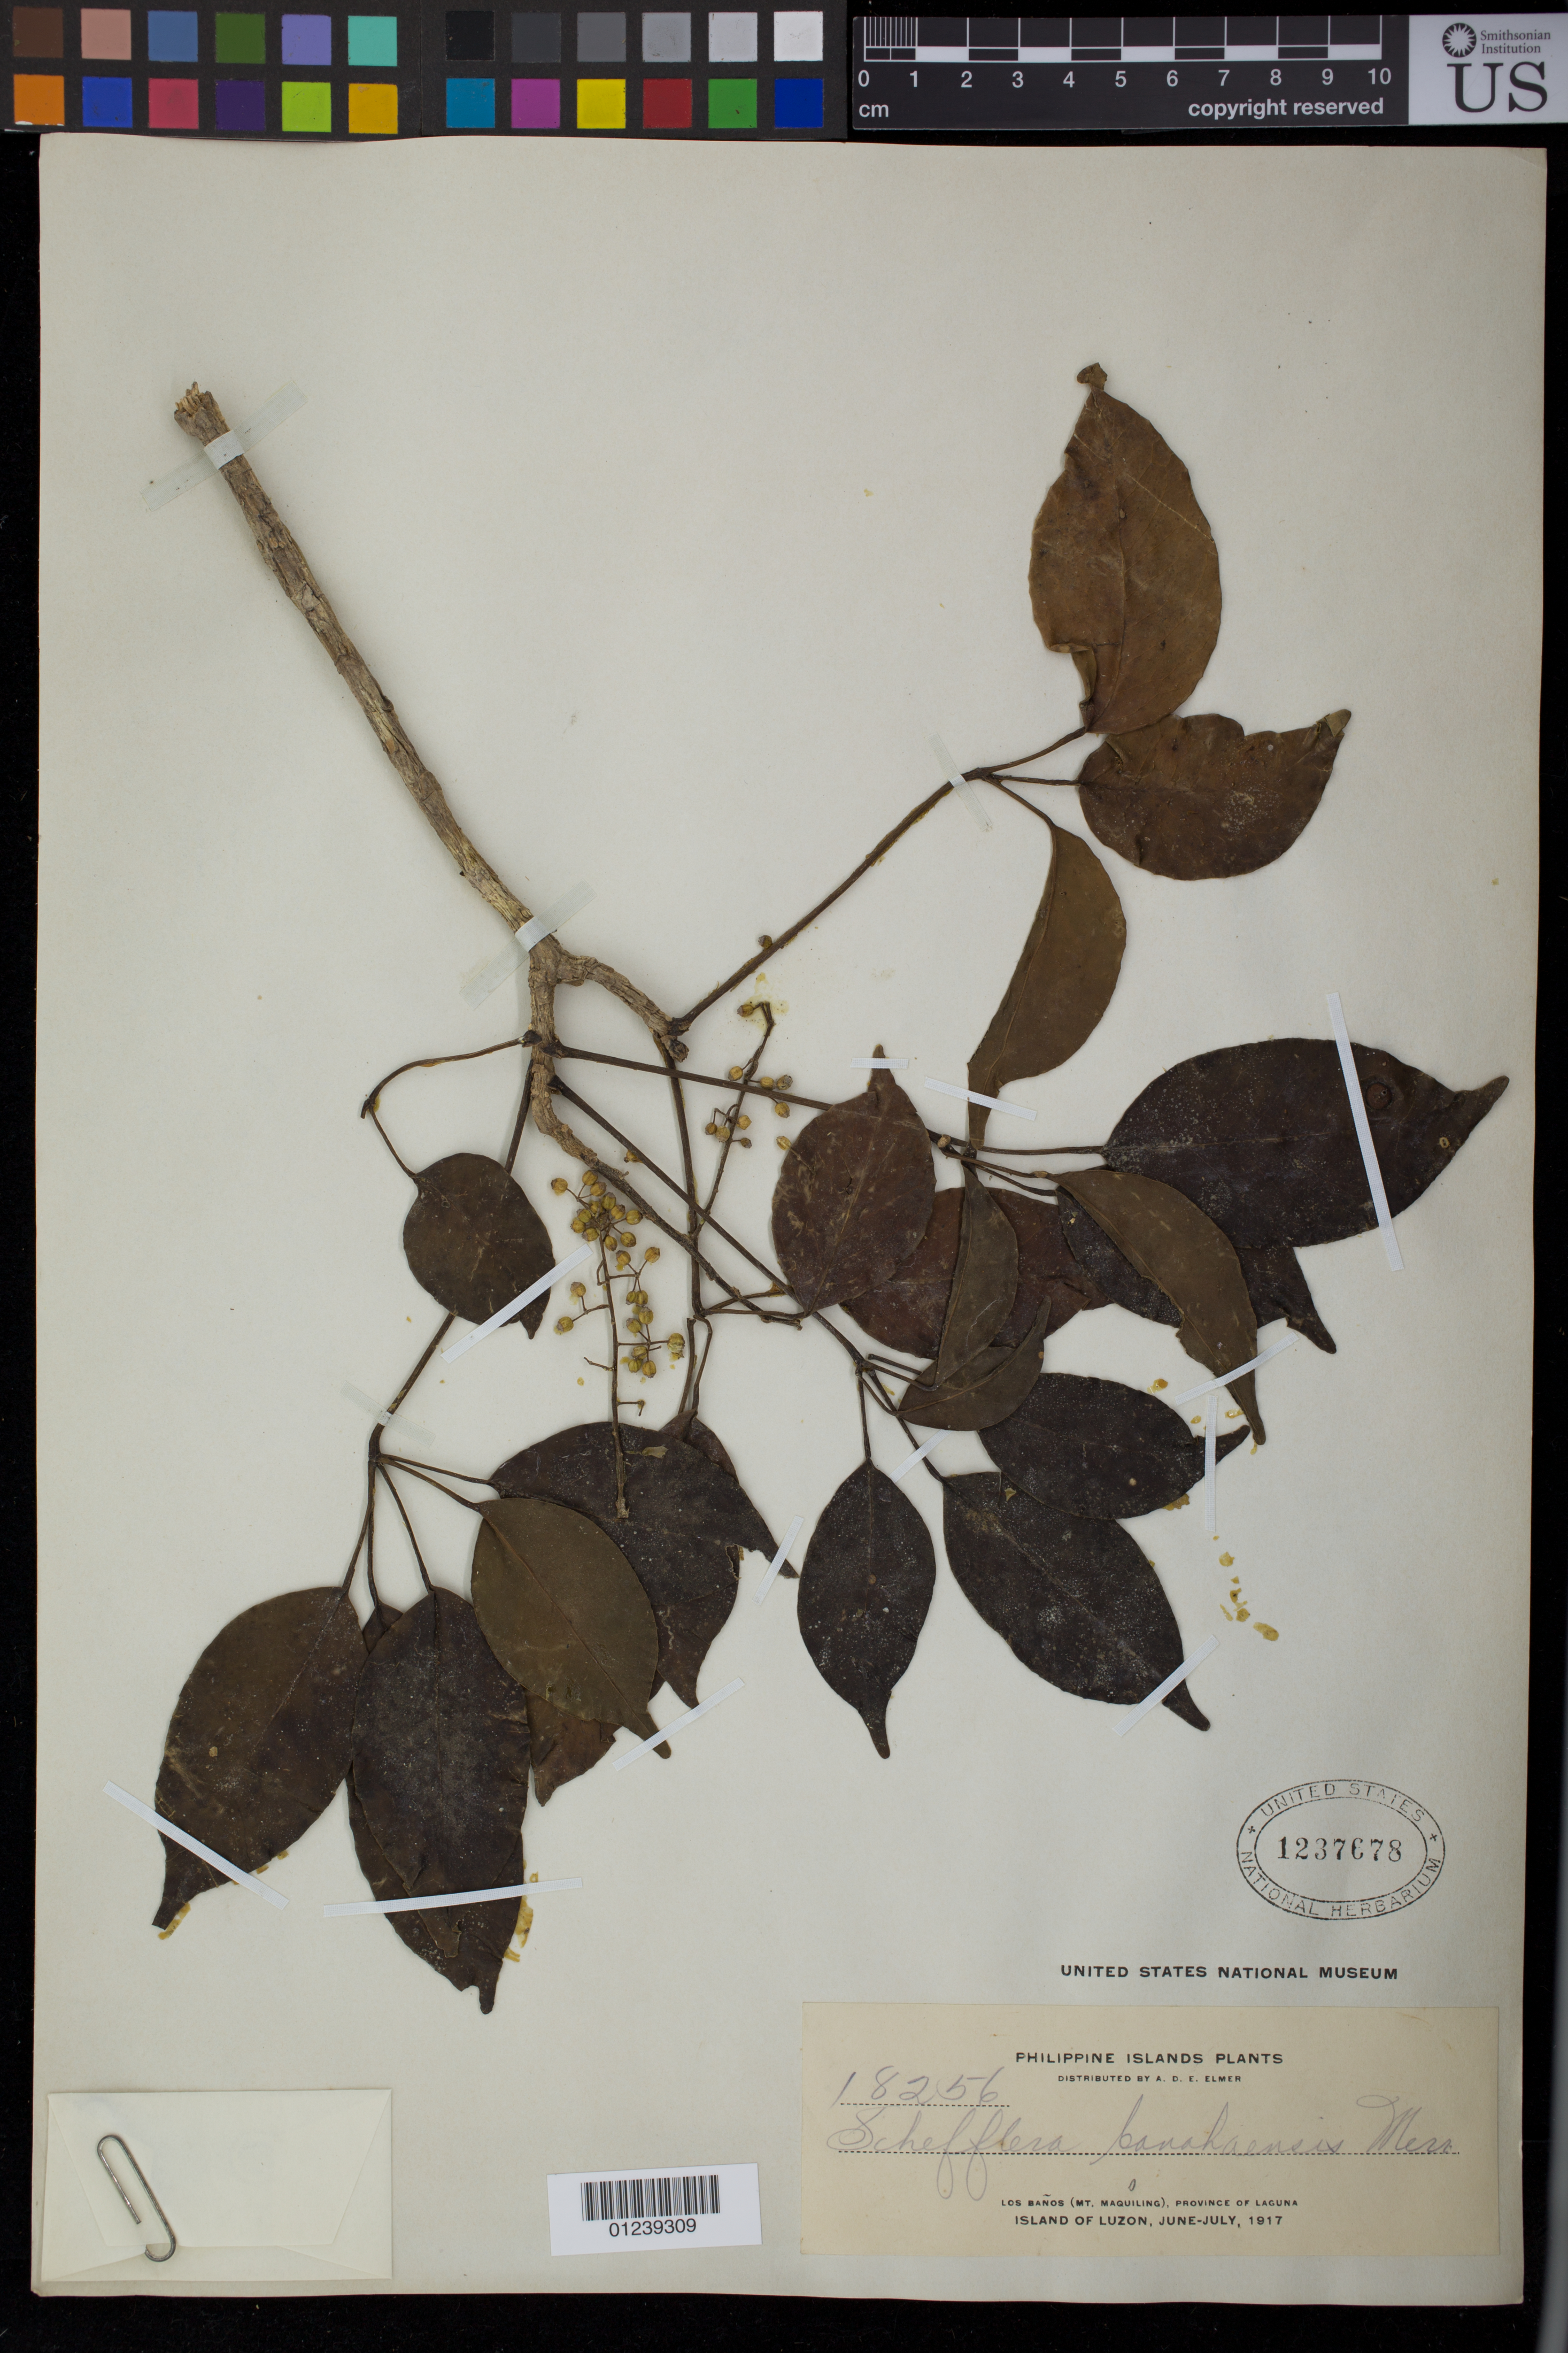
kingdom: Plantae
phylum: Tracheophyta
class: Magnoliopsida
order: Apiales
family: Araliaceae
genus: Schefflera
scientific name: Schefflera banahaensis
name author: Merr.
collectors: A. D. E. Elmer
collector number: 18256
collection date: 1917-06/1917-07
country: Philippines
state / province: Calabarzon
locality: Los Banos (Mt. Maquiling), Province of Laguna, Island of Luzon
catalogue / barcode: US 1237678